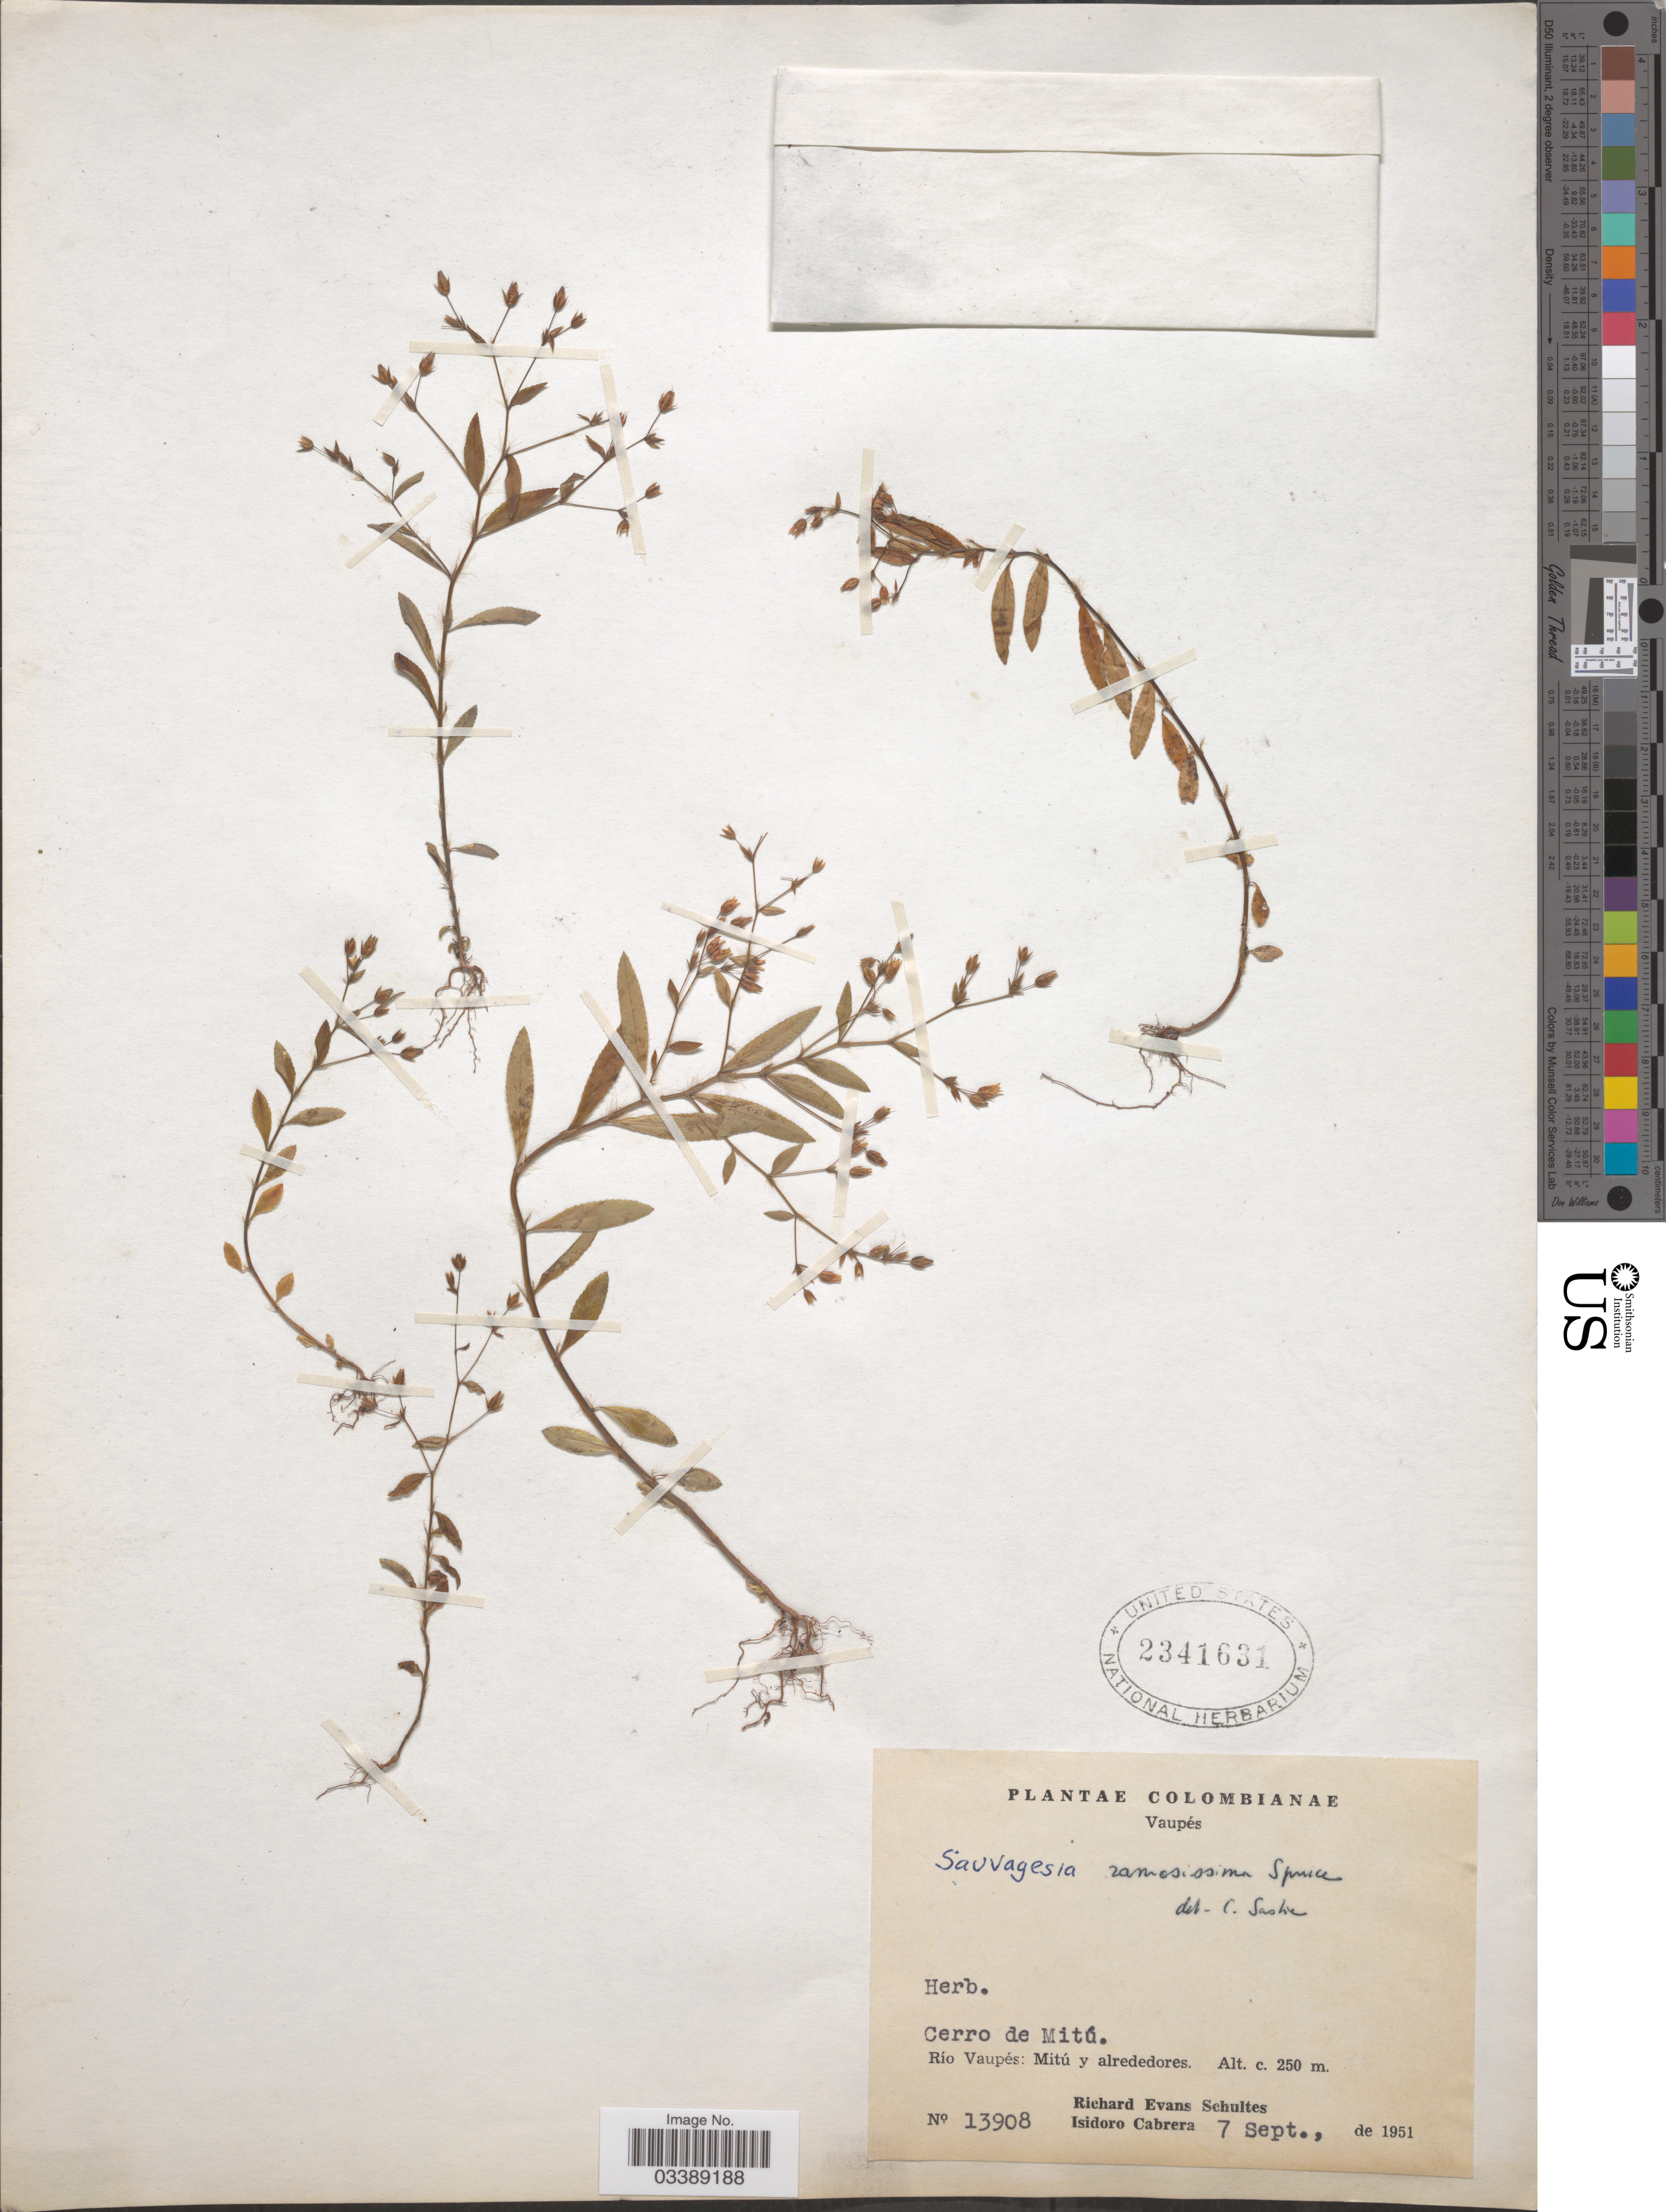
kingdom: Plantae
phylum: Tracheophyta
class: Magnoliopsida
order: Malpighiales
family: Ochnaceae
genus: Sauvagesia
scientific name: Sauvagesia ramosissima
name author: Spruce ex Eichler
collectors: R. E. Schultes & I. Cabrera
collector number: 13908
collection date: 1951-09-07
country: Colombia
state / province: Vaupés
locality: Cerro de Mitú. Río Vaupés: Mitú y alrededores.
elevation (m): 250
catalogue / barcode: US 2341631